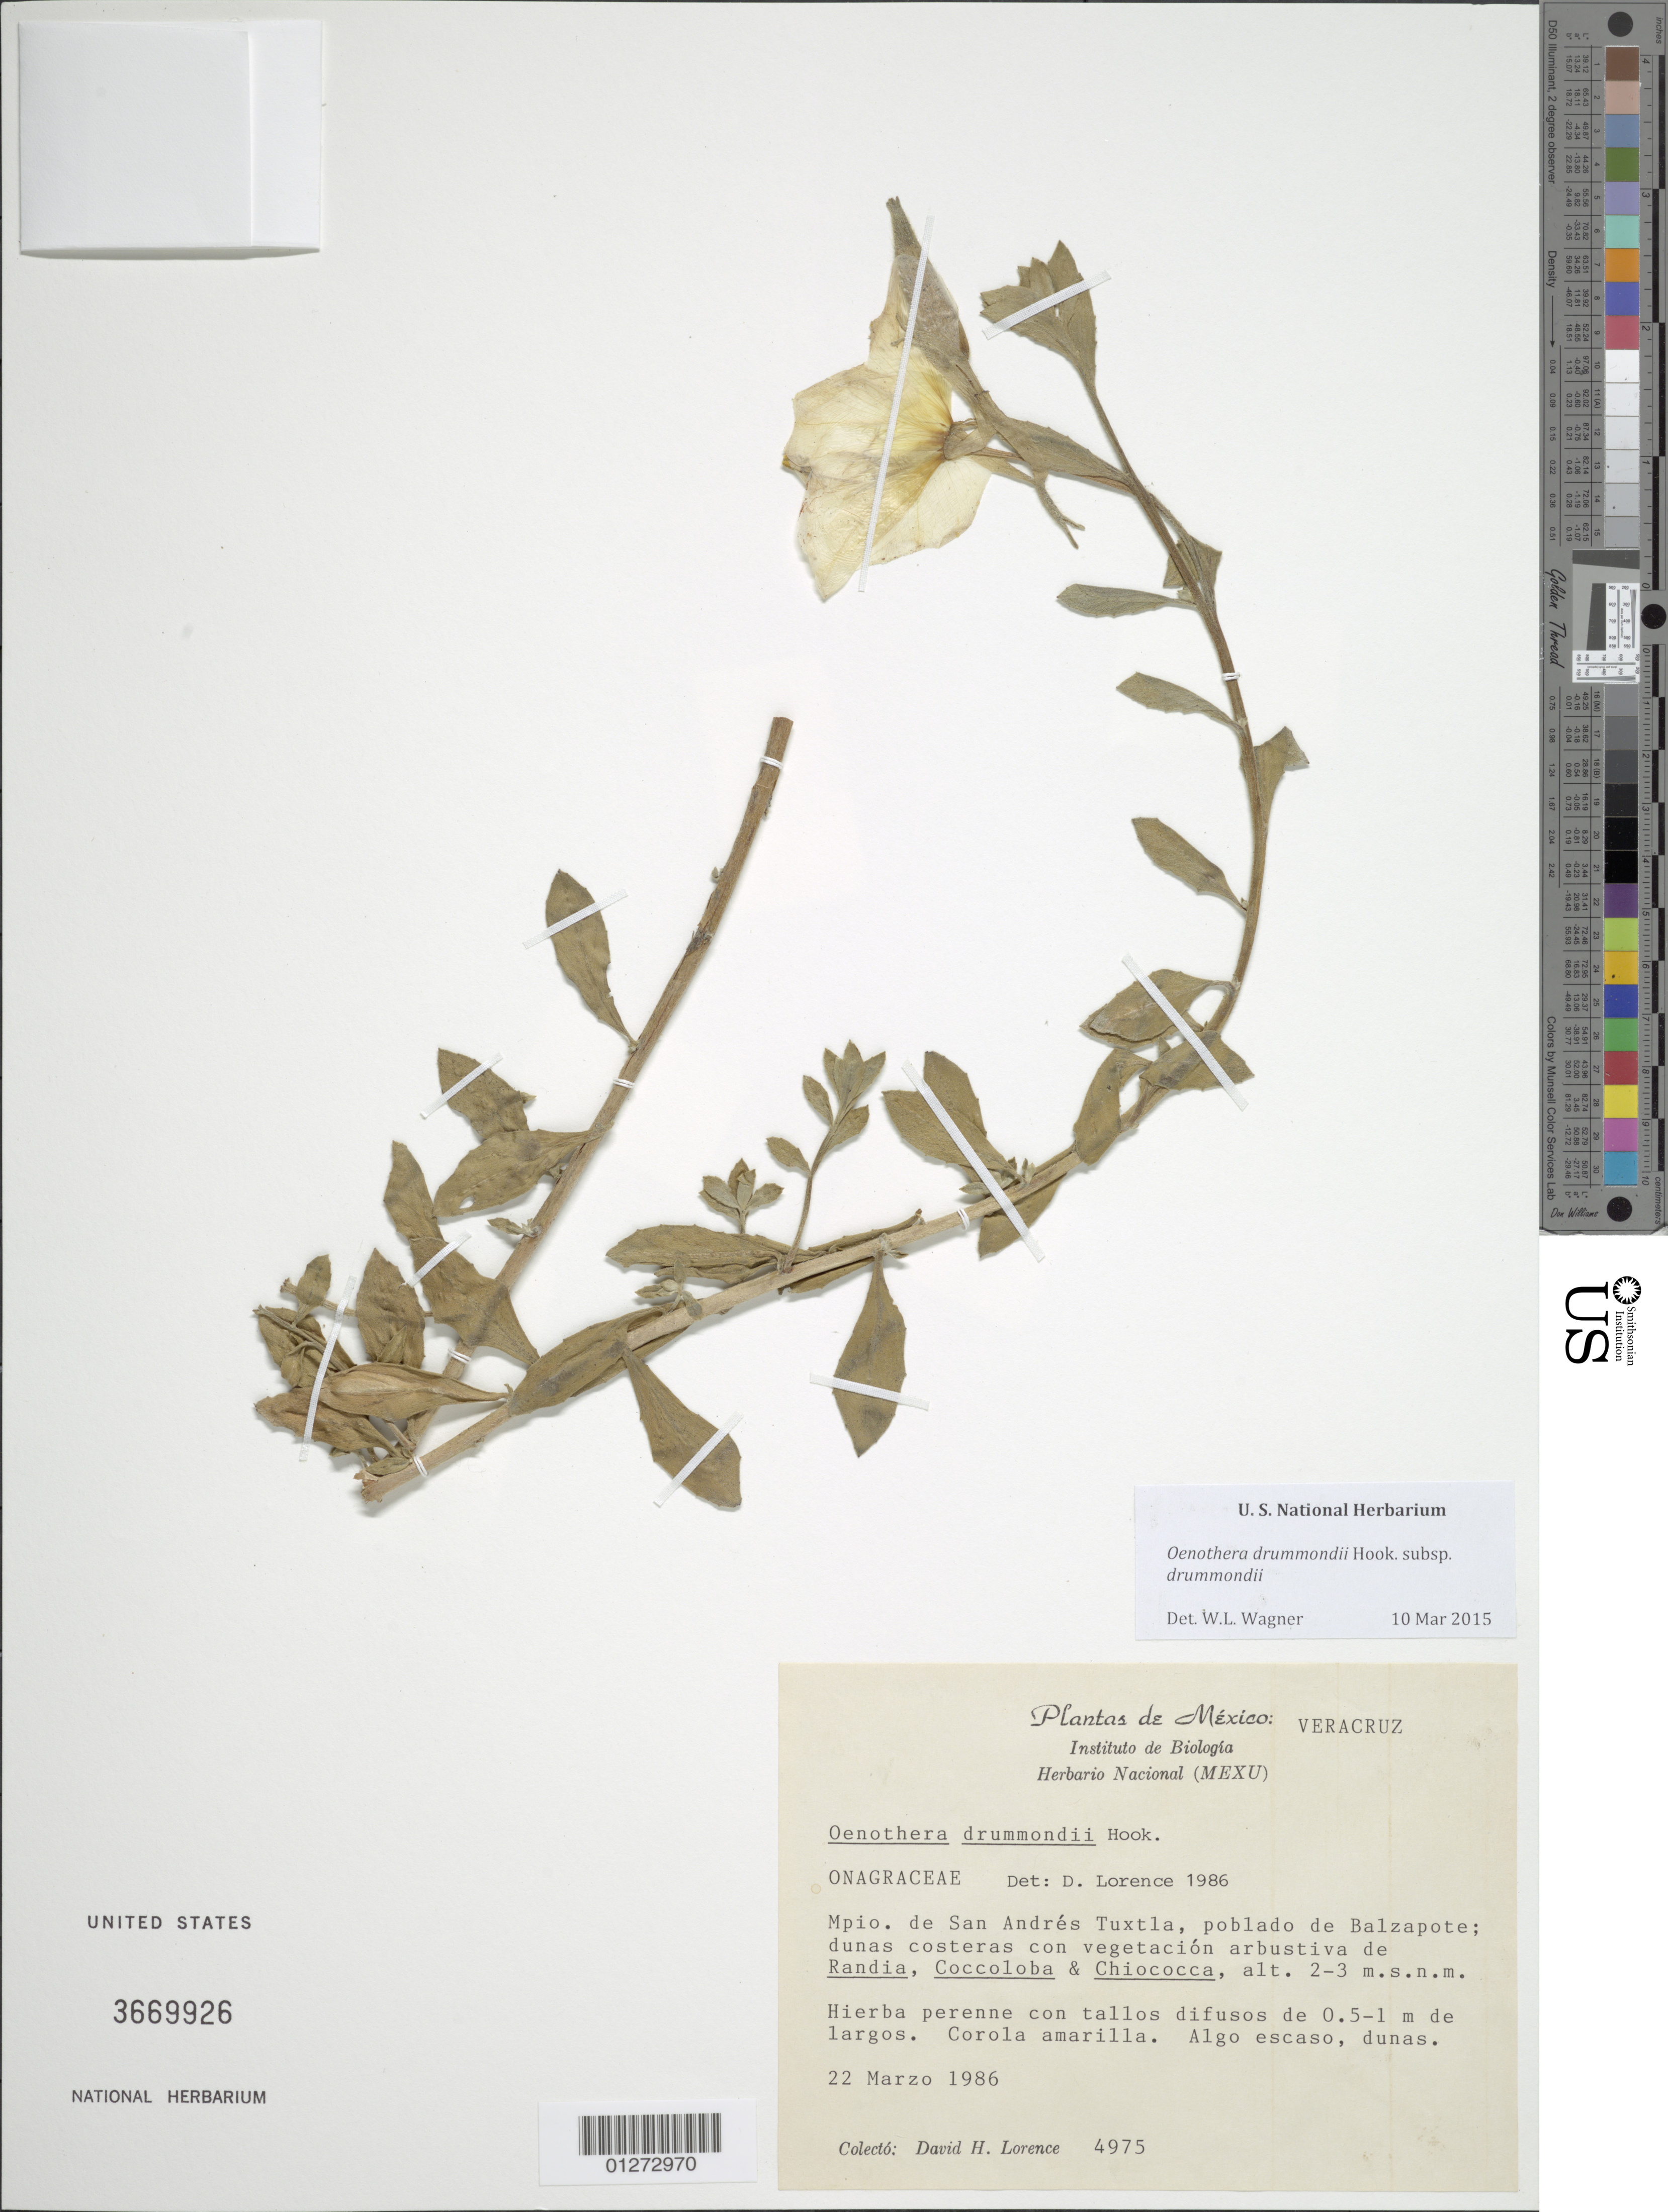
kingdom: Plantae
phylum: Tracheophyta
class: Magnoliopsida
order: Myrtales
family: Onagraceae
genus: Oenothera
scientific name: Oenothera drummondii subsp. drummondii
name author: Hook.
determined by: Wagner, W. L., (BOT), Smithsonian Institution - National Museum of Natural History (UNITED STATES)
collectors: D. Lorence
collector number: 4975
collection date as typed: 22 Mar 1986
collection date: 1986-03-22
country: Mexico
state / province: Veracruz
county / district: San Andres Tuxtla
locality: Poblado de Balzapote.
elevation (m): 2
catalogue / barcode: US 3669926